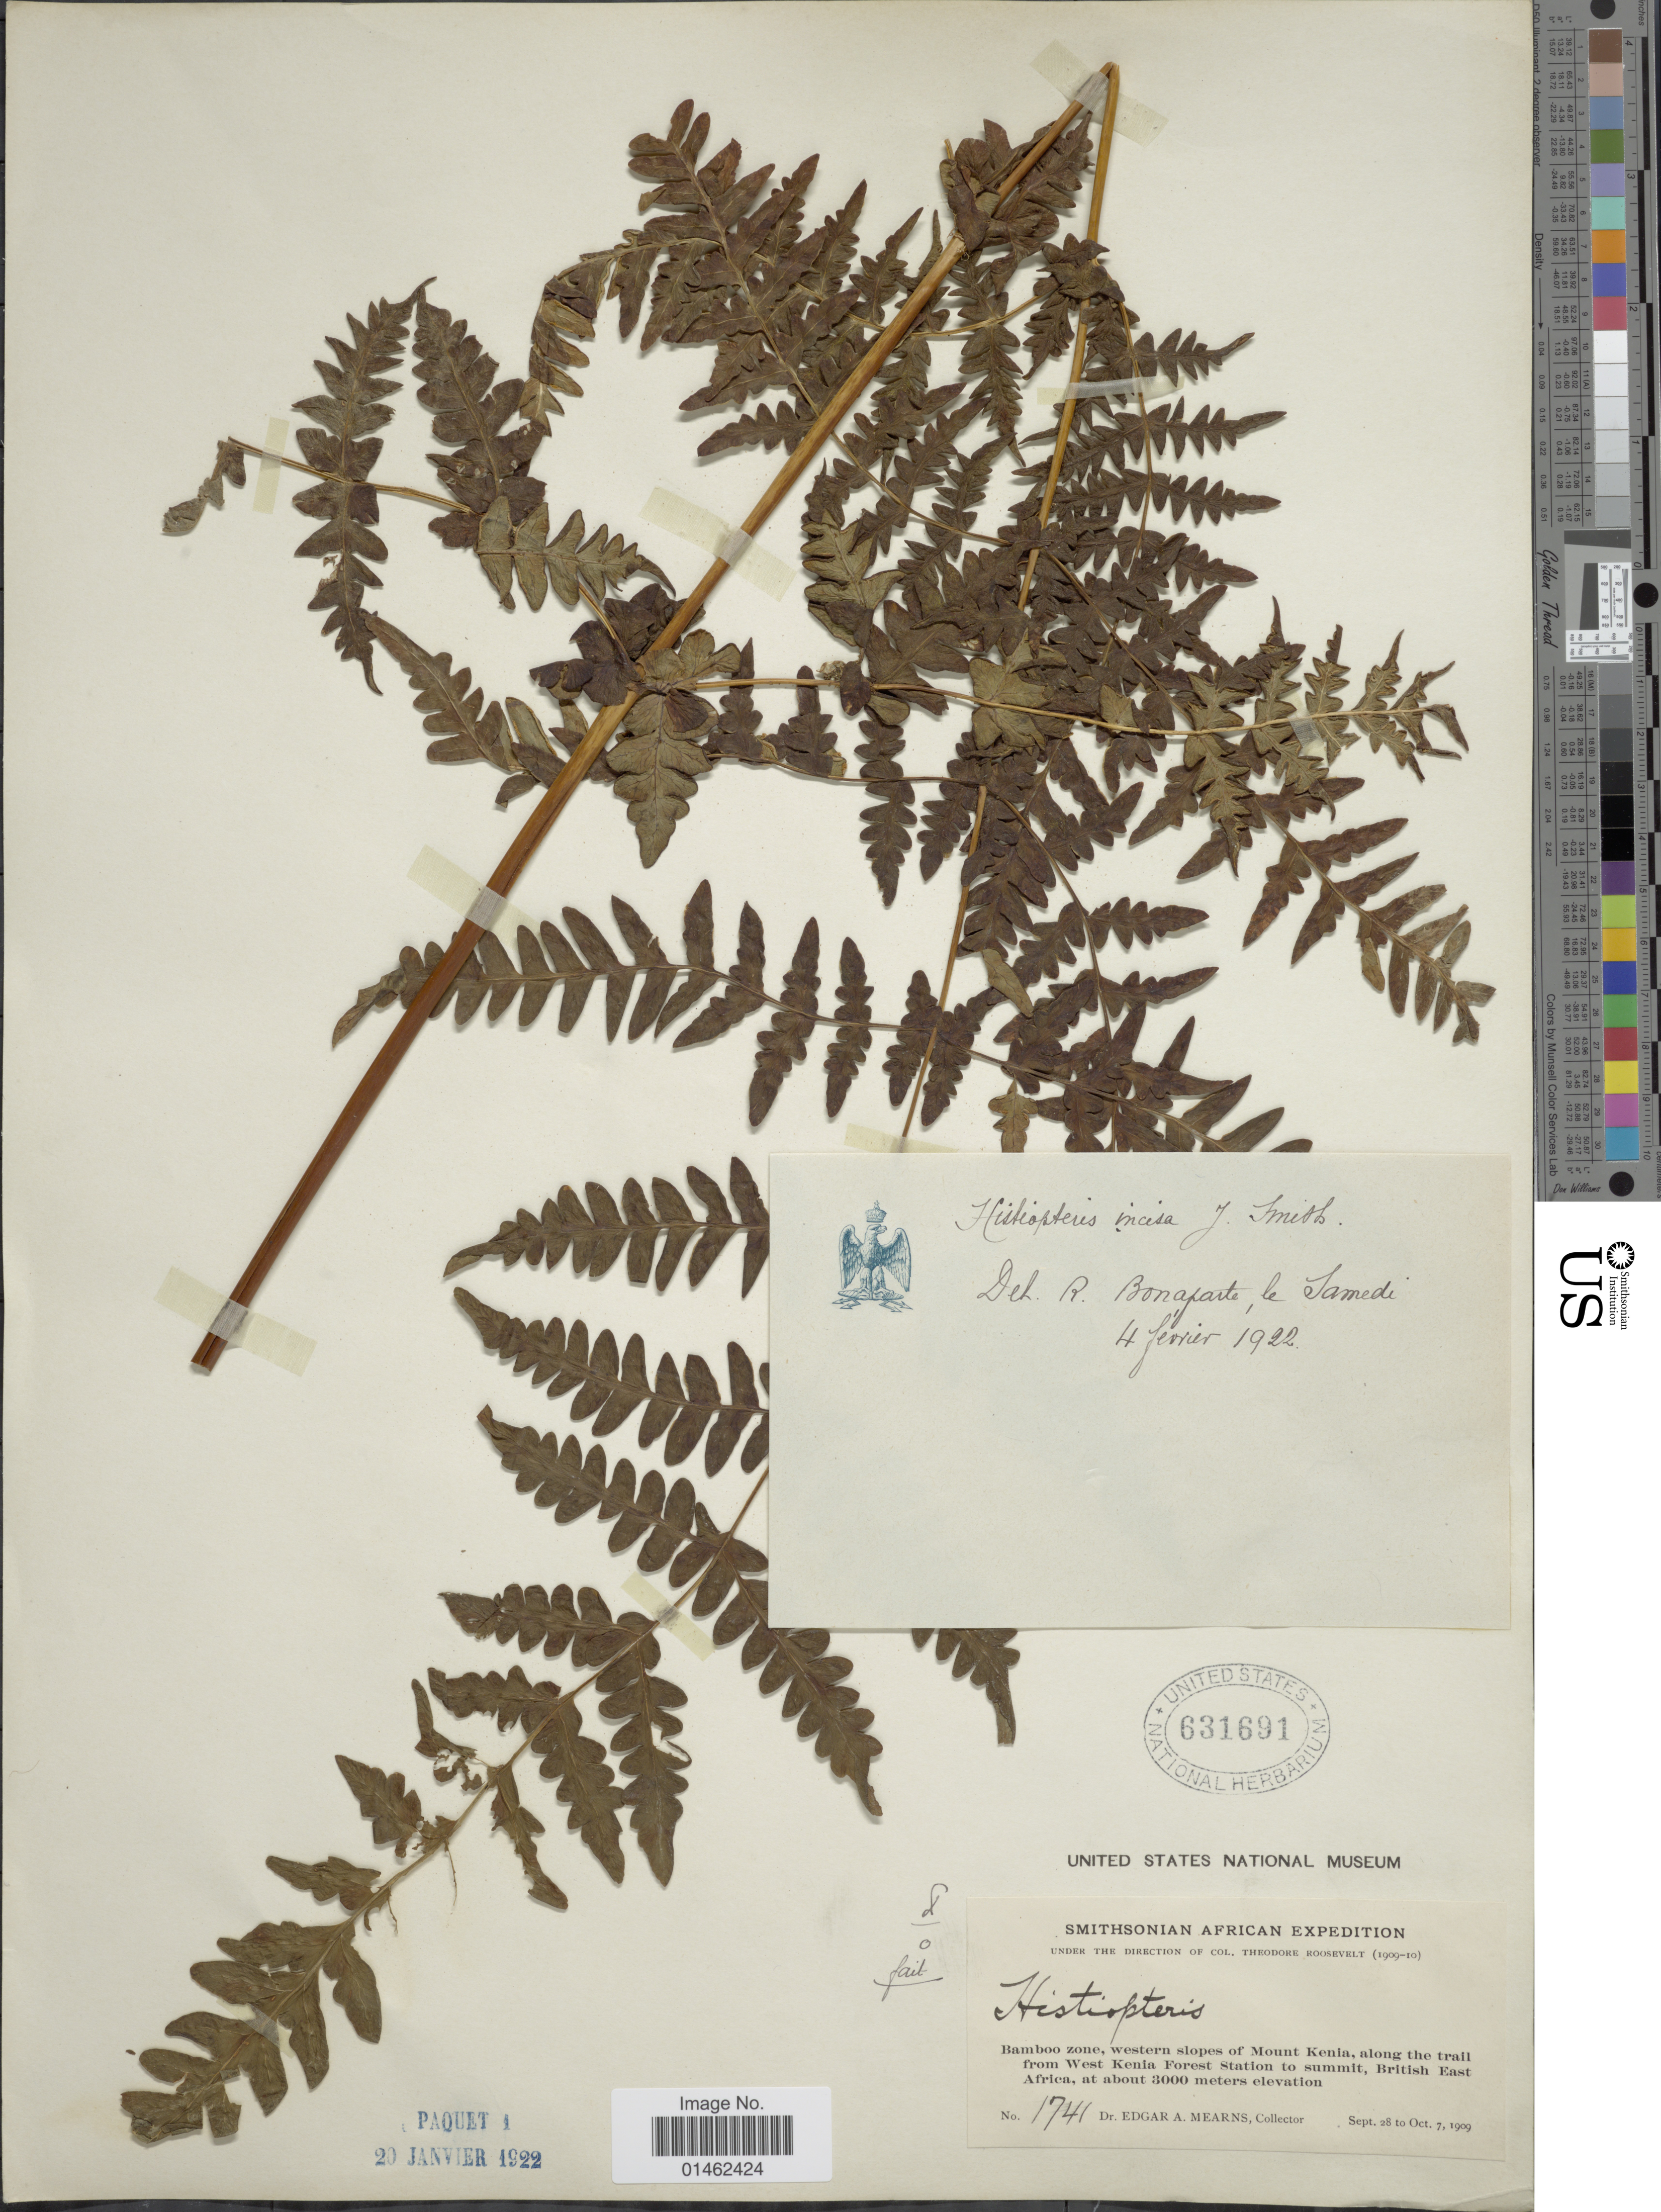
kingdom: Plantae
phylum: Tracheophyta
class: Polypodiopsida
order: Polypodiales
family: Dennstaedtiaceae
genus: Histiopteris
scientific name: Histiopteris incisa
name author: (Thunb.) J. Sm.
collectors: E. A. Mearns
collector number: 1741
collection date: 1909-09-28/1909-10-07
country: Kenya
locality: Bamboo zone, western slope of Mount Kenia, along the trail from West Kenia Forest Station to summit, British East Africa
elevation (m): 3000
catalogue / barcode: US 631691